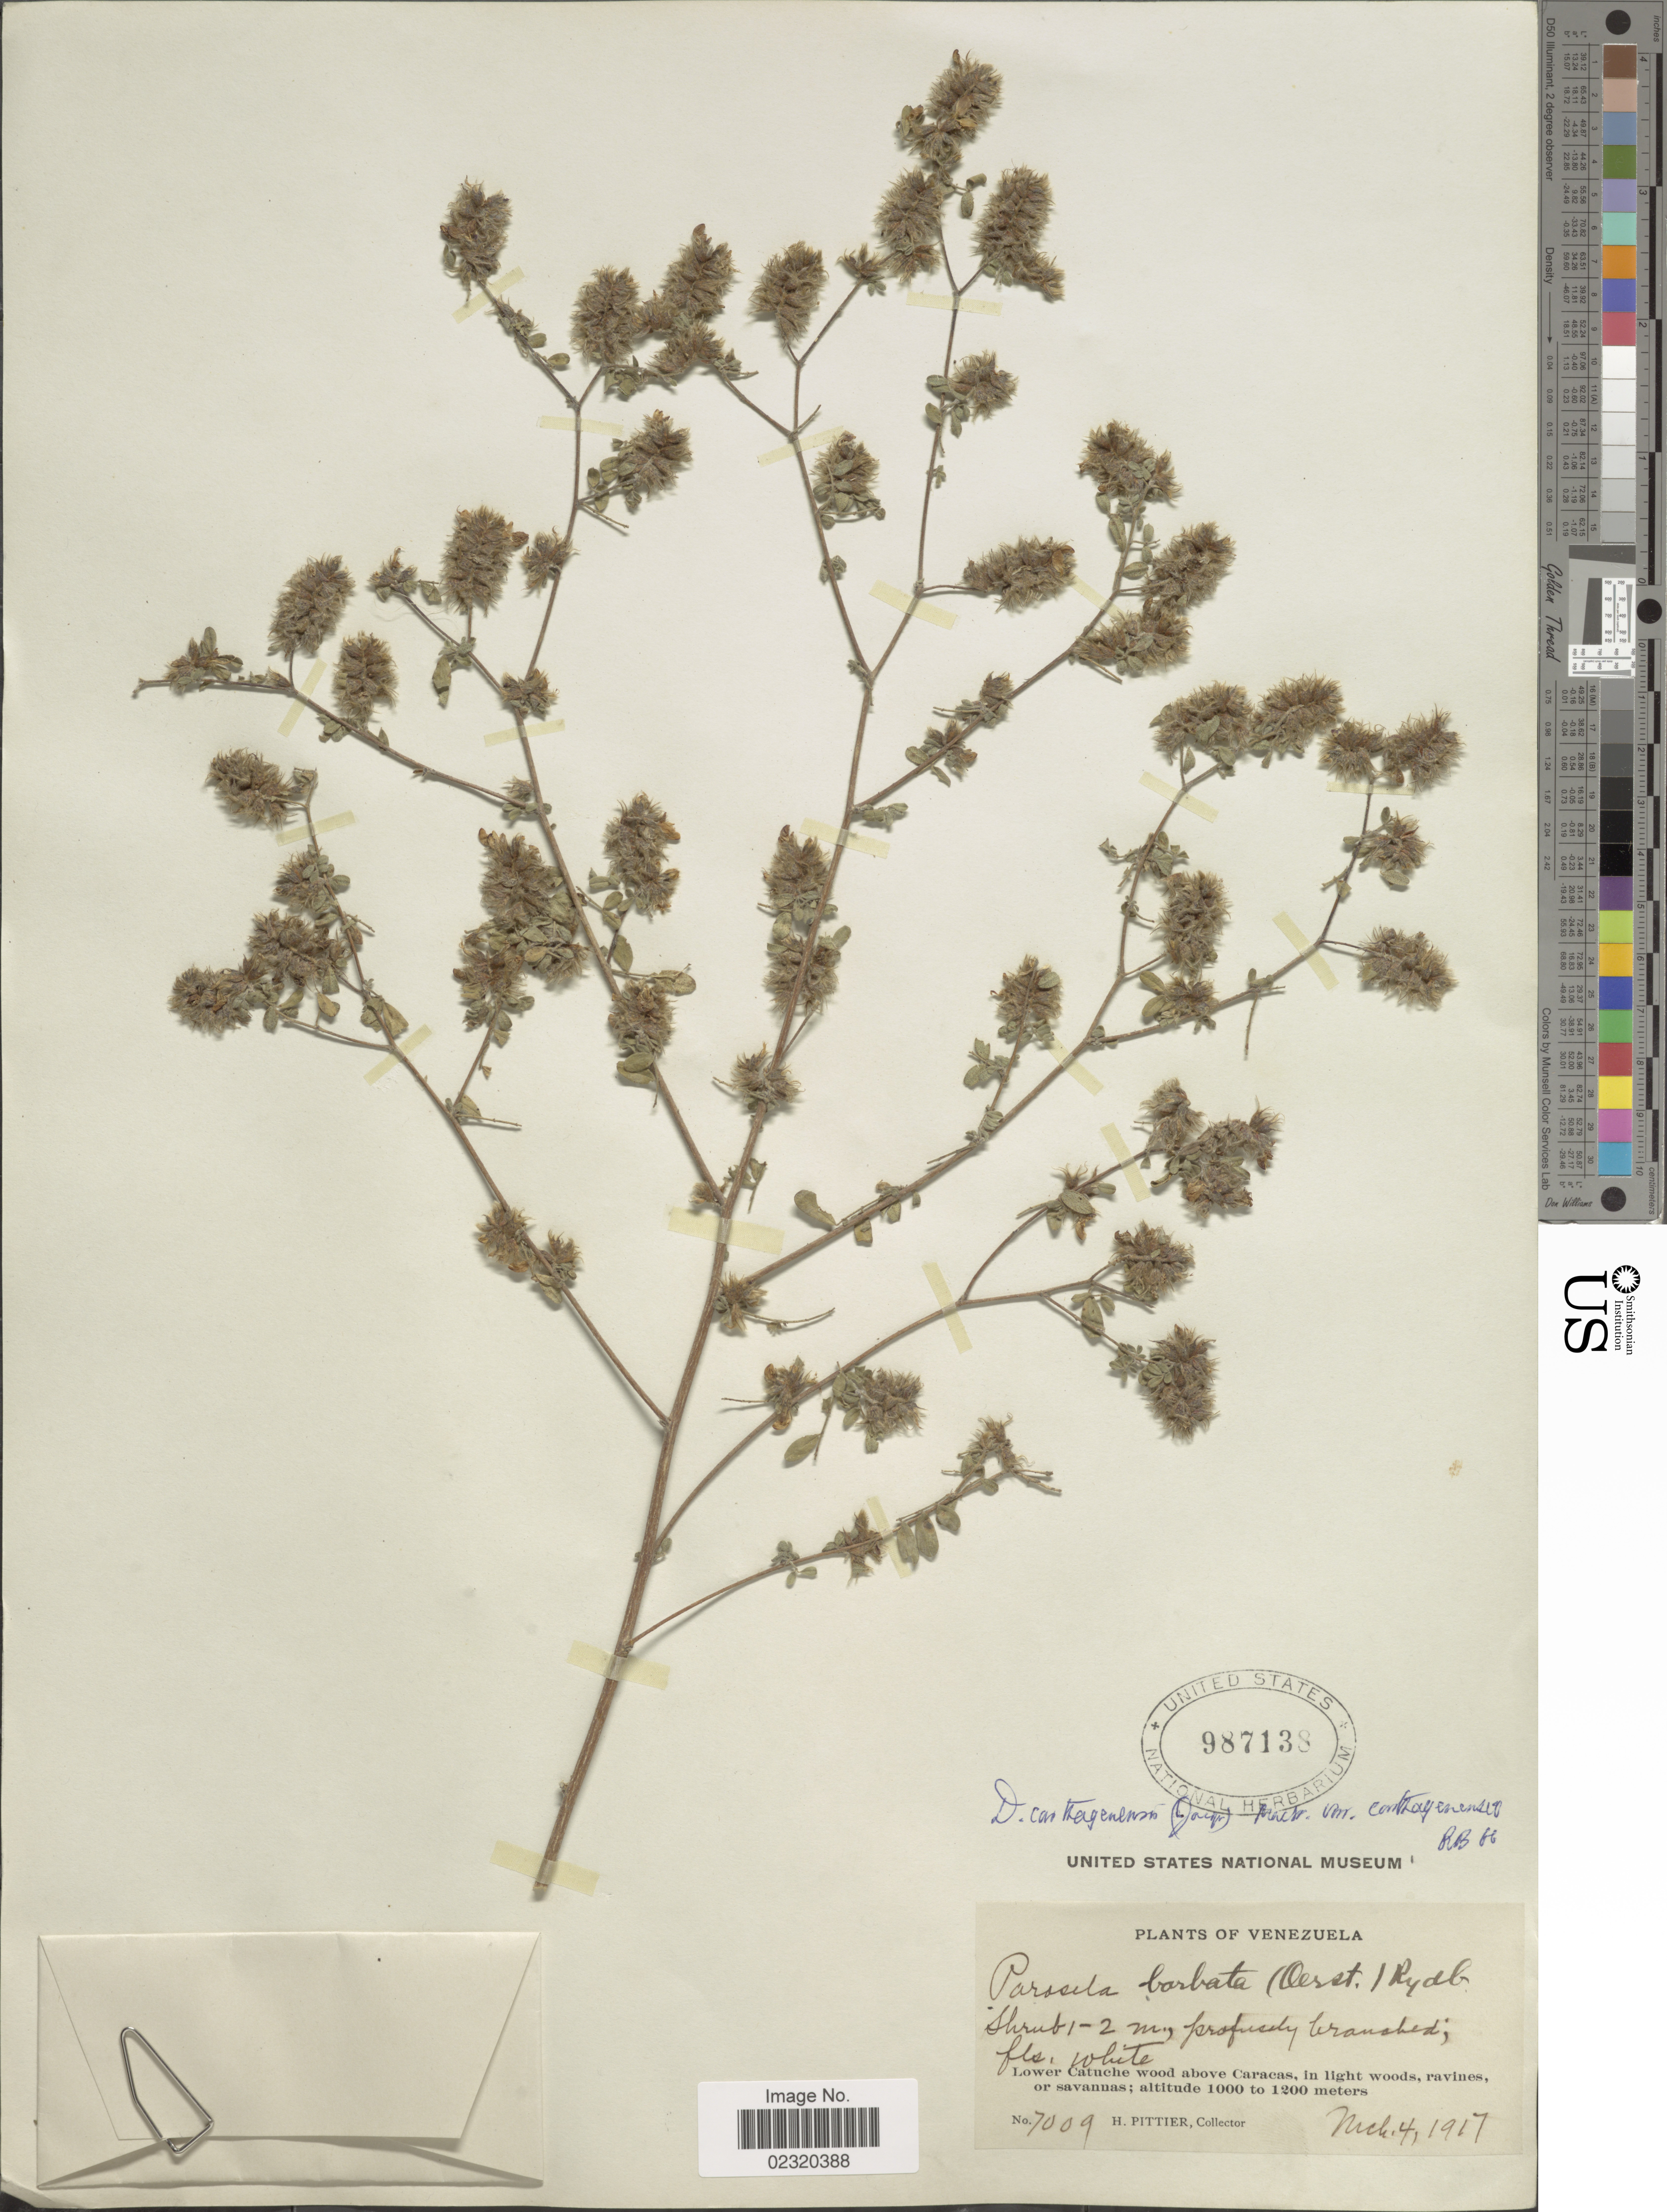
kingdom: Plantae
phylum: Tracheophyta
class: Magnoliopsida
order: Fabales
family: Fabaceae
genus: Dalea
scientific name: Dalea carthagenensis var. carthagenensis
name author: (Jacq.) J.F. Macbr.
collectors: H. F. Pittier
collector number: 7009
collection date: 1917-03-04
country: Venezuela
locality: Lower Catuche wood above Caracas, in light woods, ravines or savannas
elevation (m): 1000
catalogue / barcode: US 987138